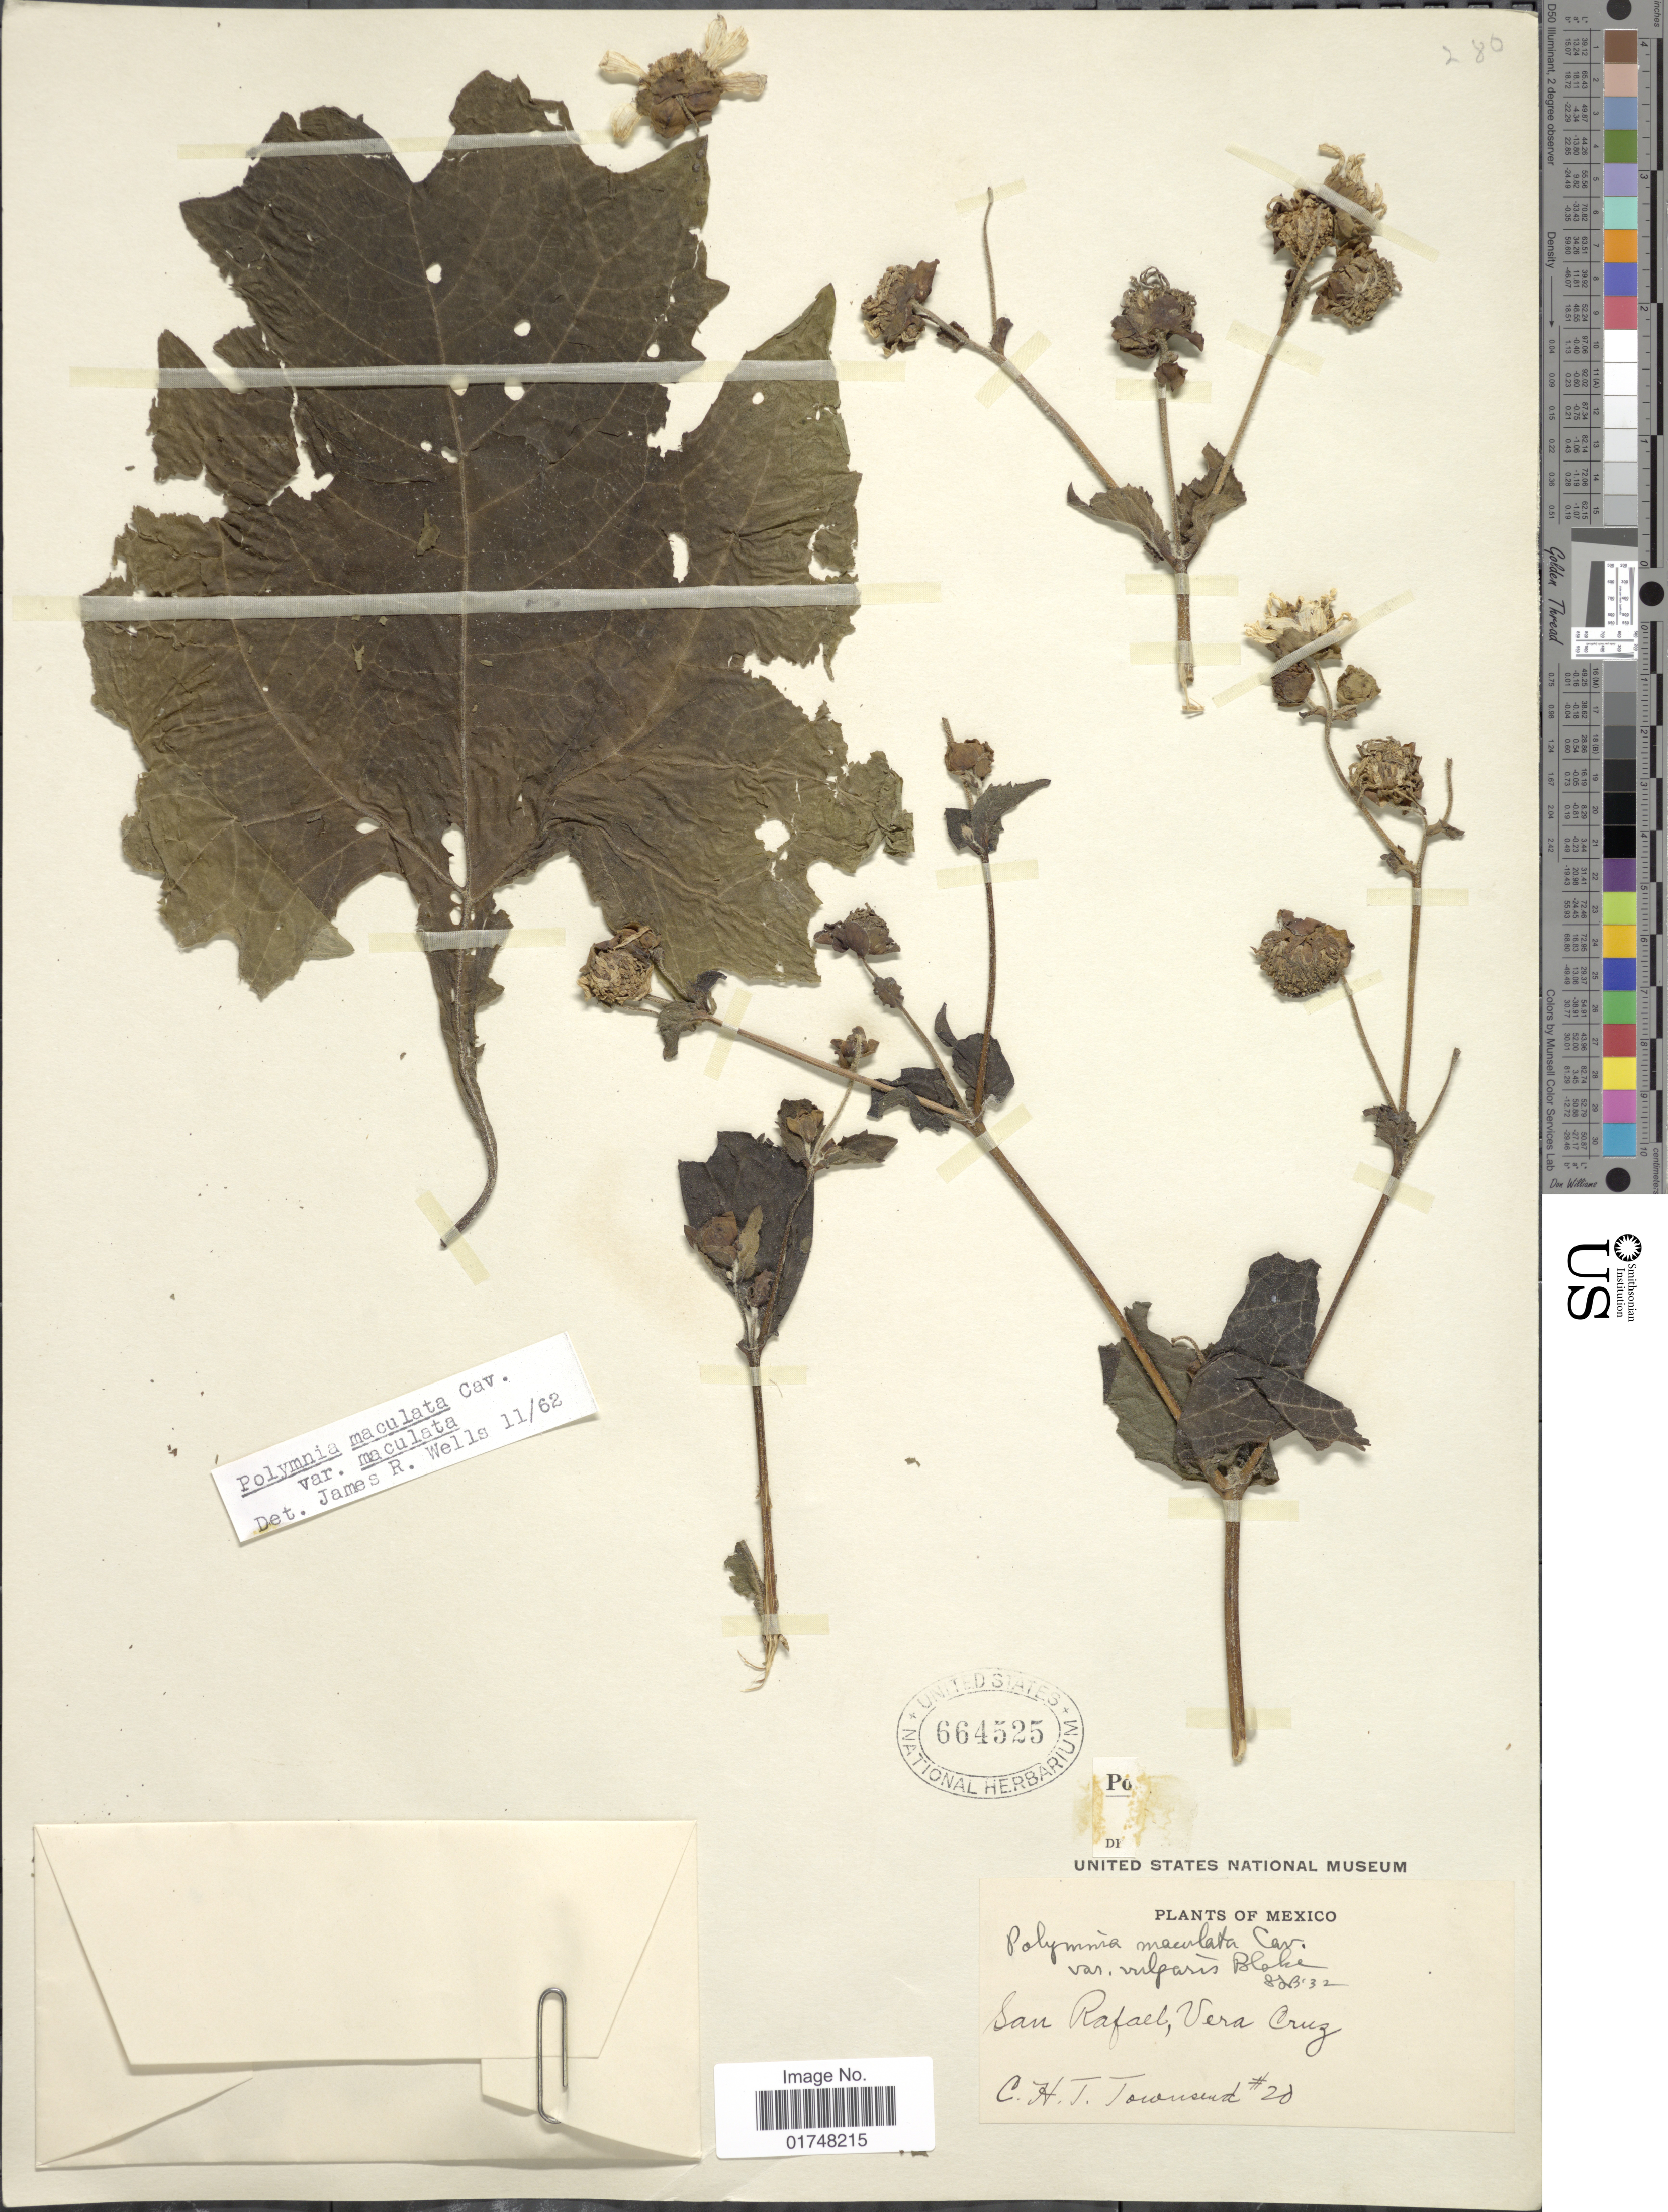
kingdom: Plantae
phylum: Tracheophyta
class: Magnoliopsida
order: Asterales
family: Asteraceae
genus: Smallanthus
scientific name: Smallanthus maculatus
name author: (Cav.) H. Rob.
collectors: C. H. T. Townsend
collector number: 20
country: Mexico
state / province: Veracruz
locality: San Rafael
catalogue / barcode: US 664525